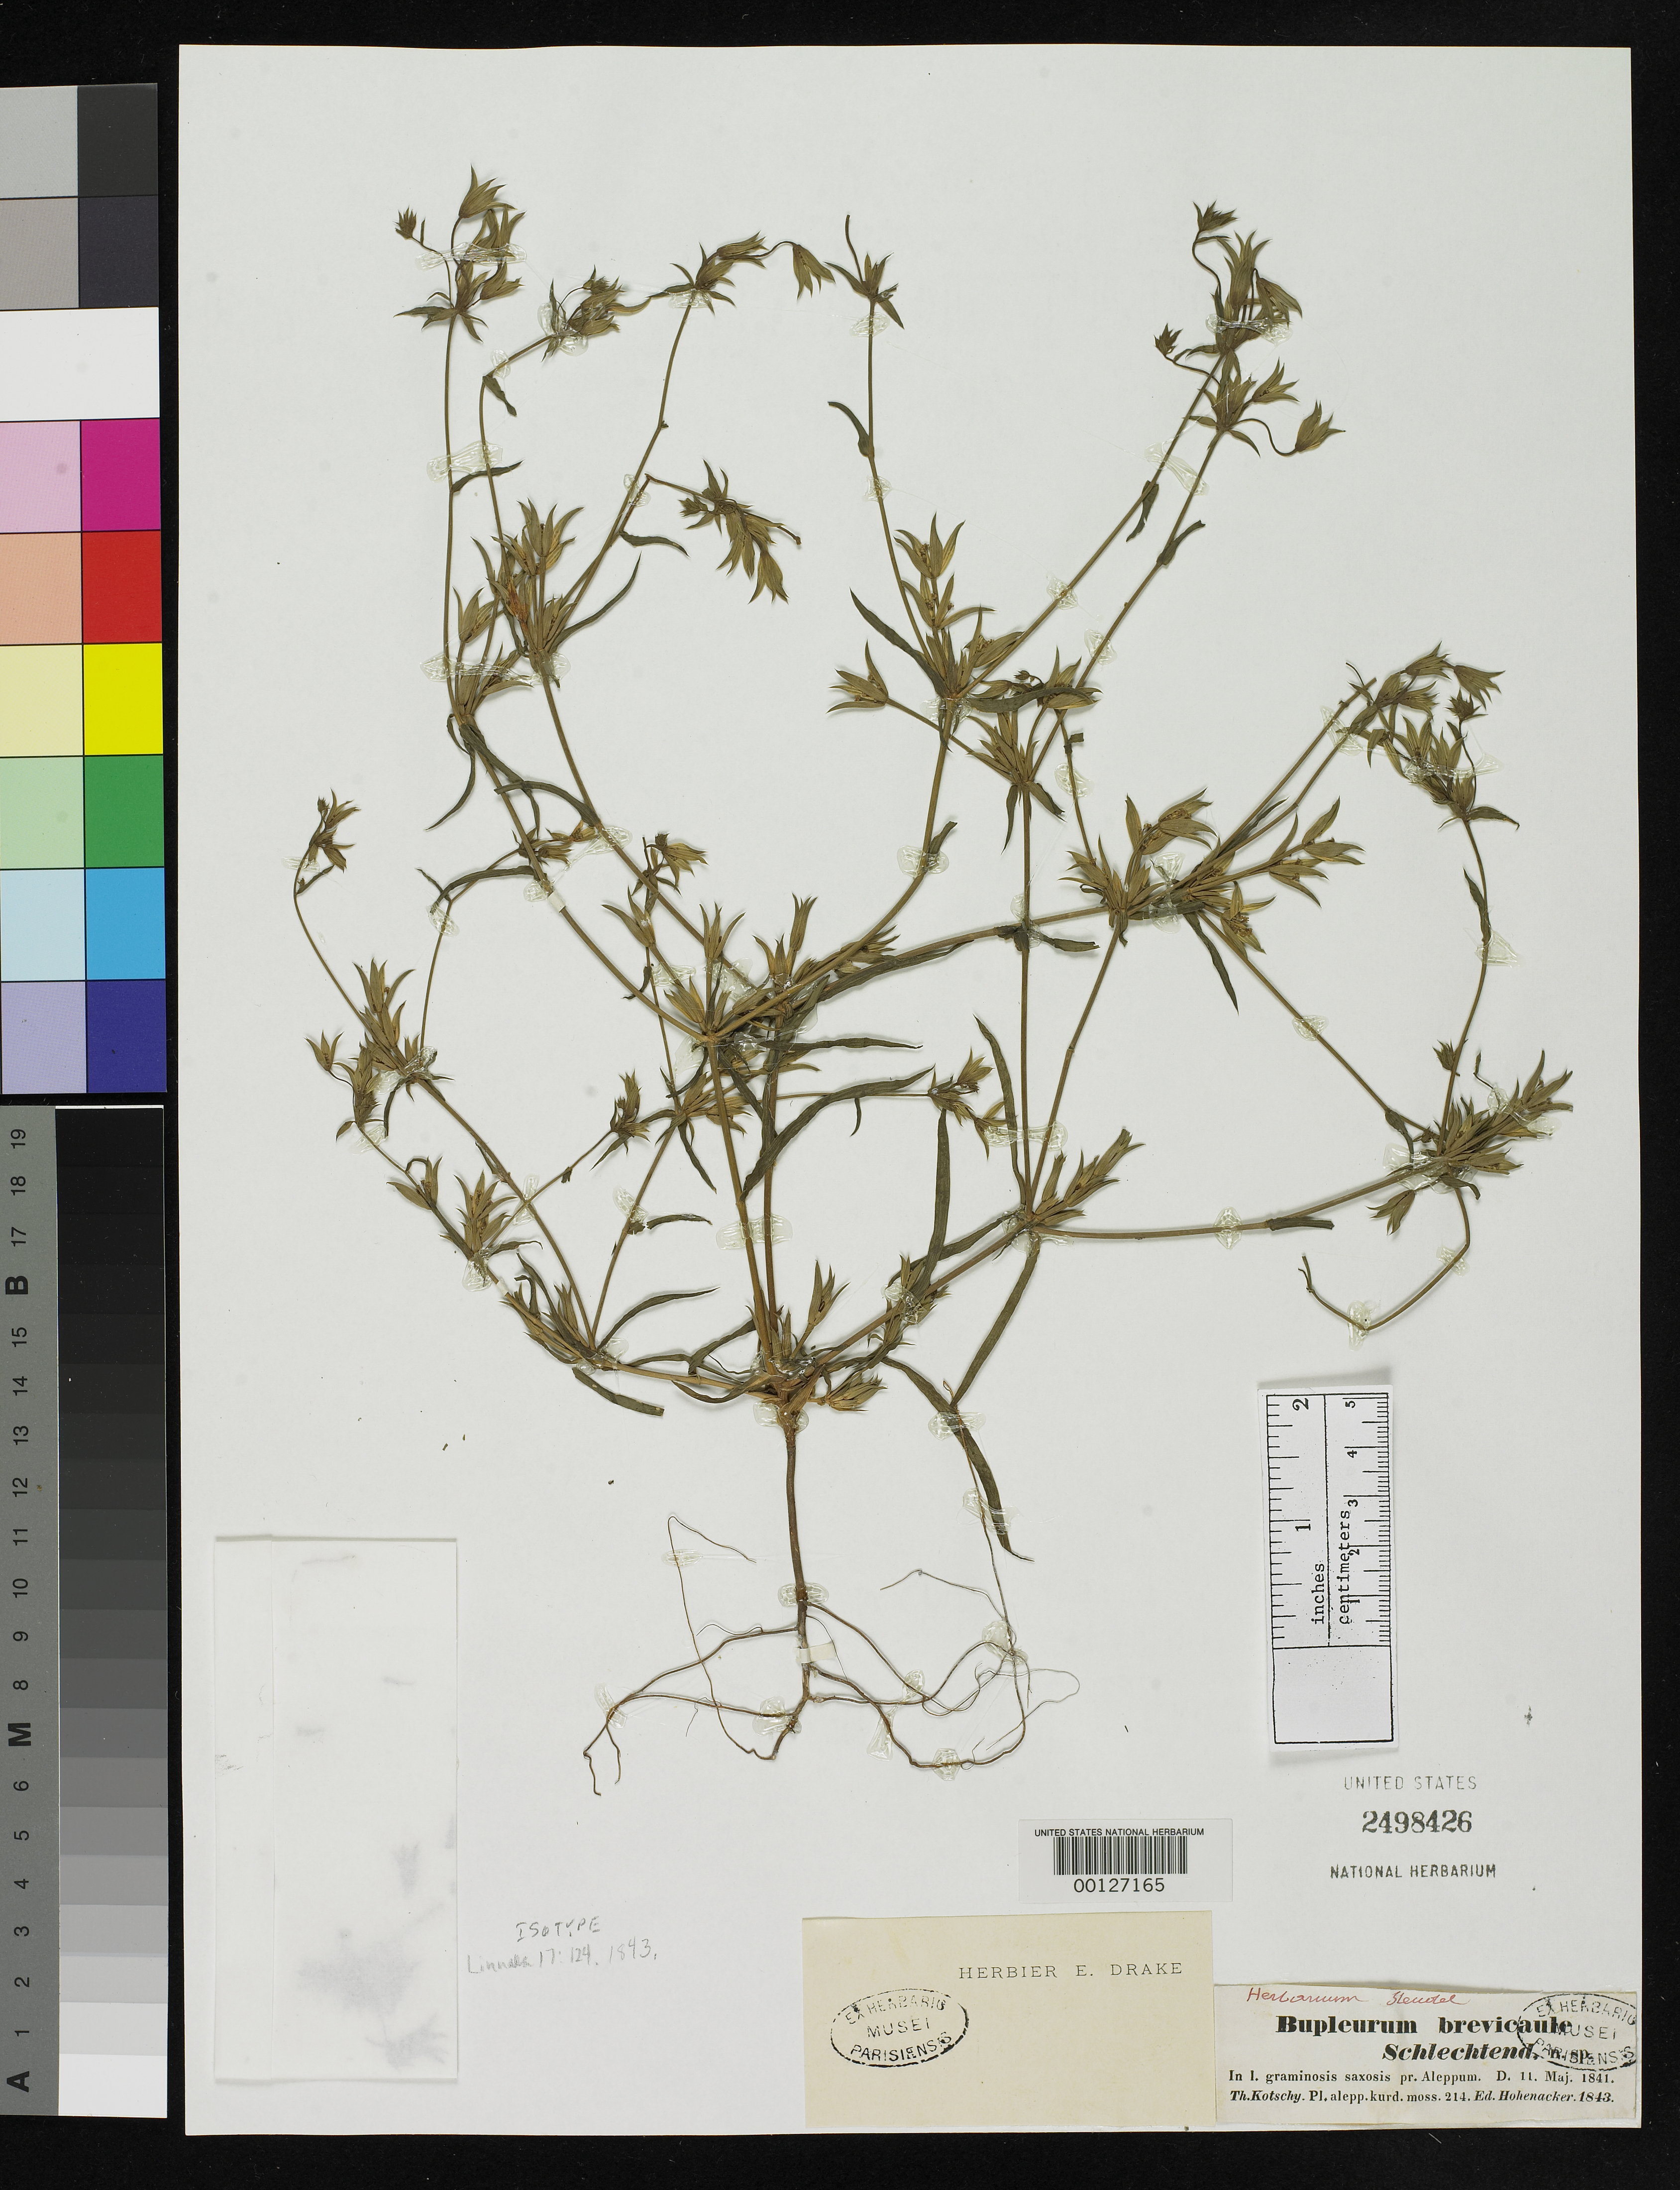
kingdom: Plantae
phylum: Tracheophyta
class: Magnoliopsida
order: Apiales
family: Apiaceae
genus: Bupleurum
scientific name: Bupleurum brevicaule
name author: Schltdl.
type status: Isotype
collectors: K. G. Kotschy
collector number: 214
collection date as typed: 11 May 1841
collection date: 1841-05-11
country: Syria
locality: Aleppo.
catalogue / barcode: US 2498426